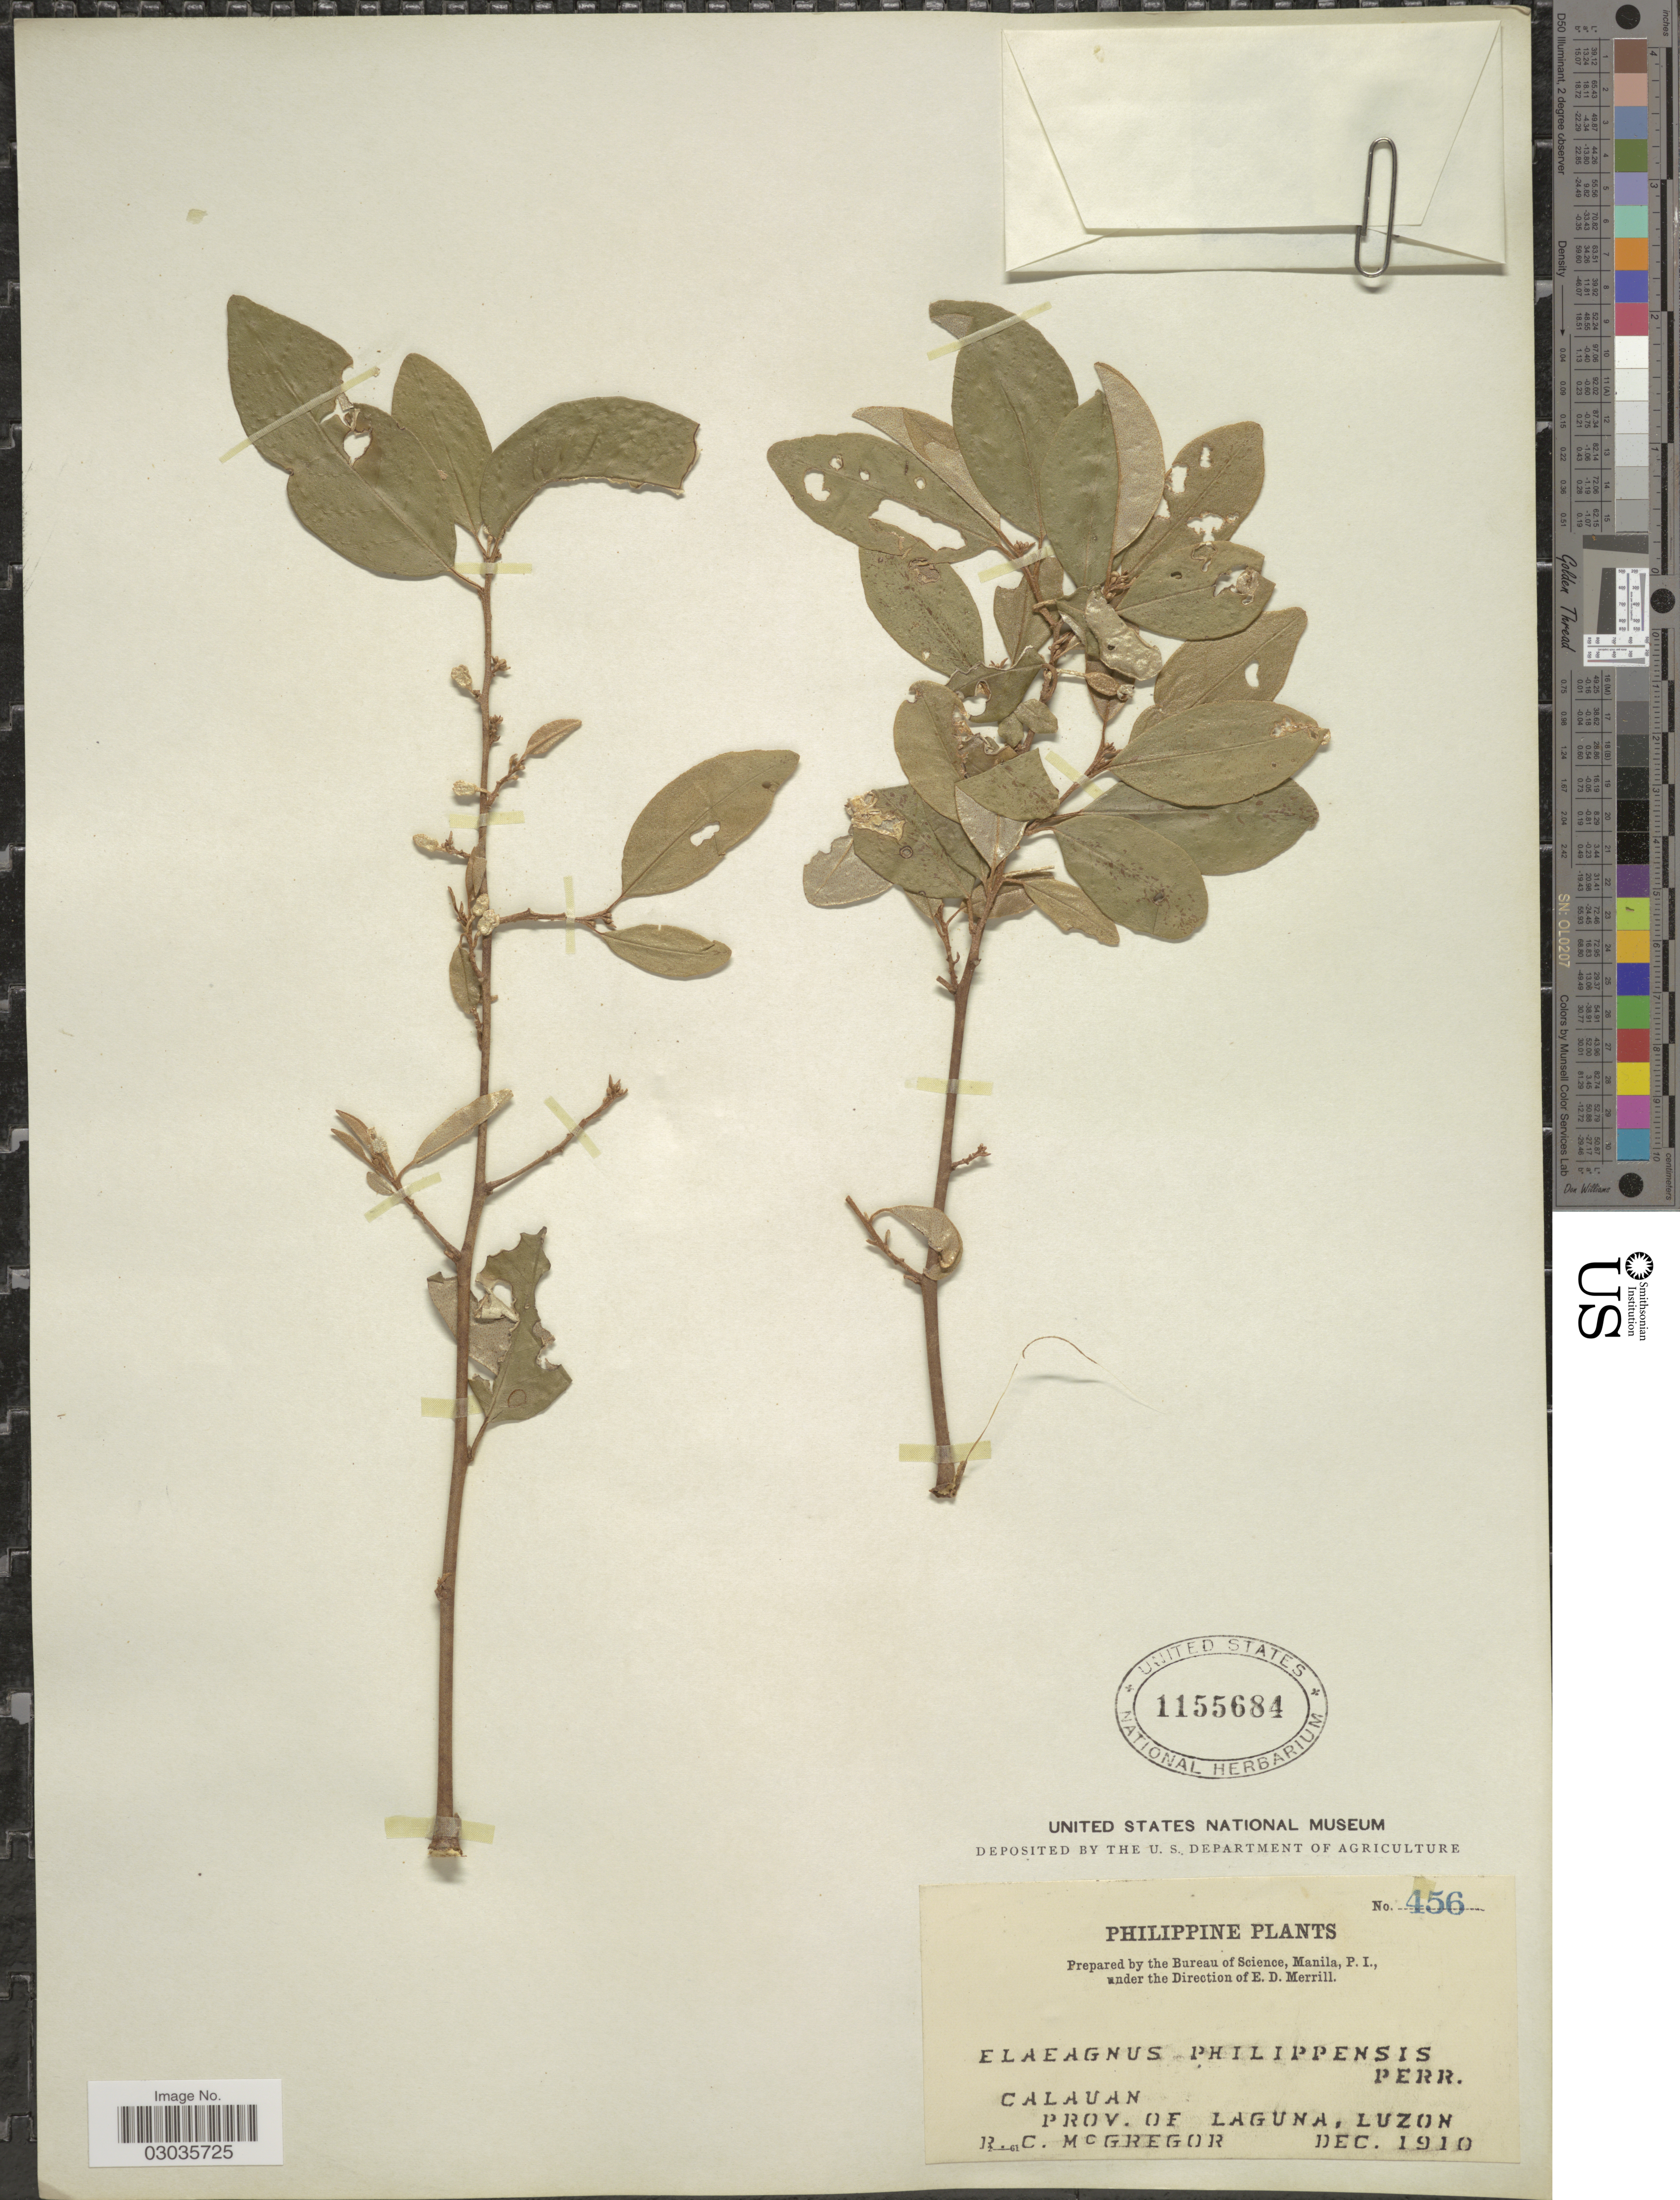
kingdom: Plantae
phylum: Tracheophyta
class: Magnoliopsida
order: Rosales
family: Elaeagnaceae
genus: Elaeagnus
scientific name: Elaeagnus triflora var. triflora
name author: Roxb.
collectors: R. C. McGregor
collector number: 456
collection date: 1910-12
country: Philippines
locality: Calauan. Prov. of Laguna, Luzon.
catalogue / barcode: US 1155684